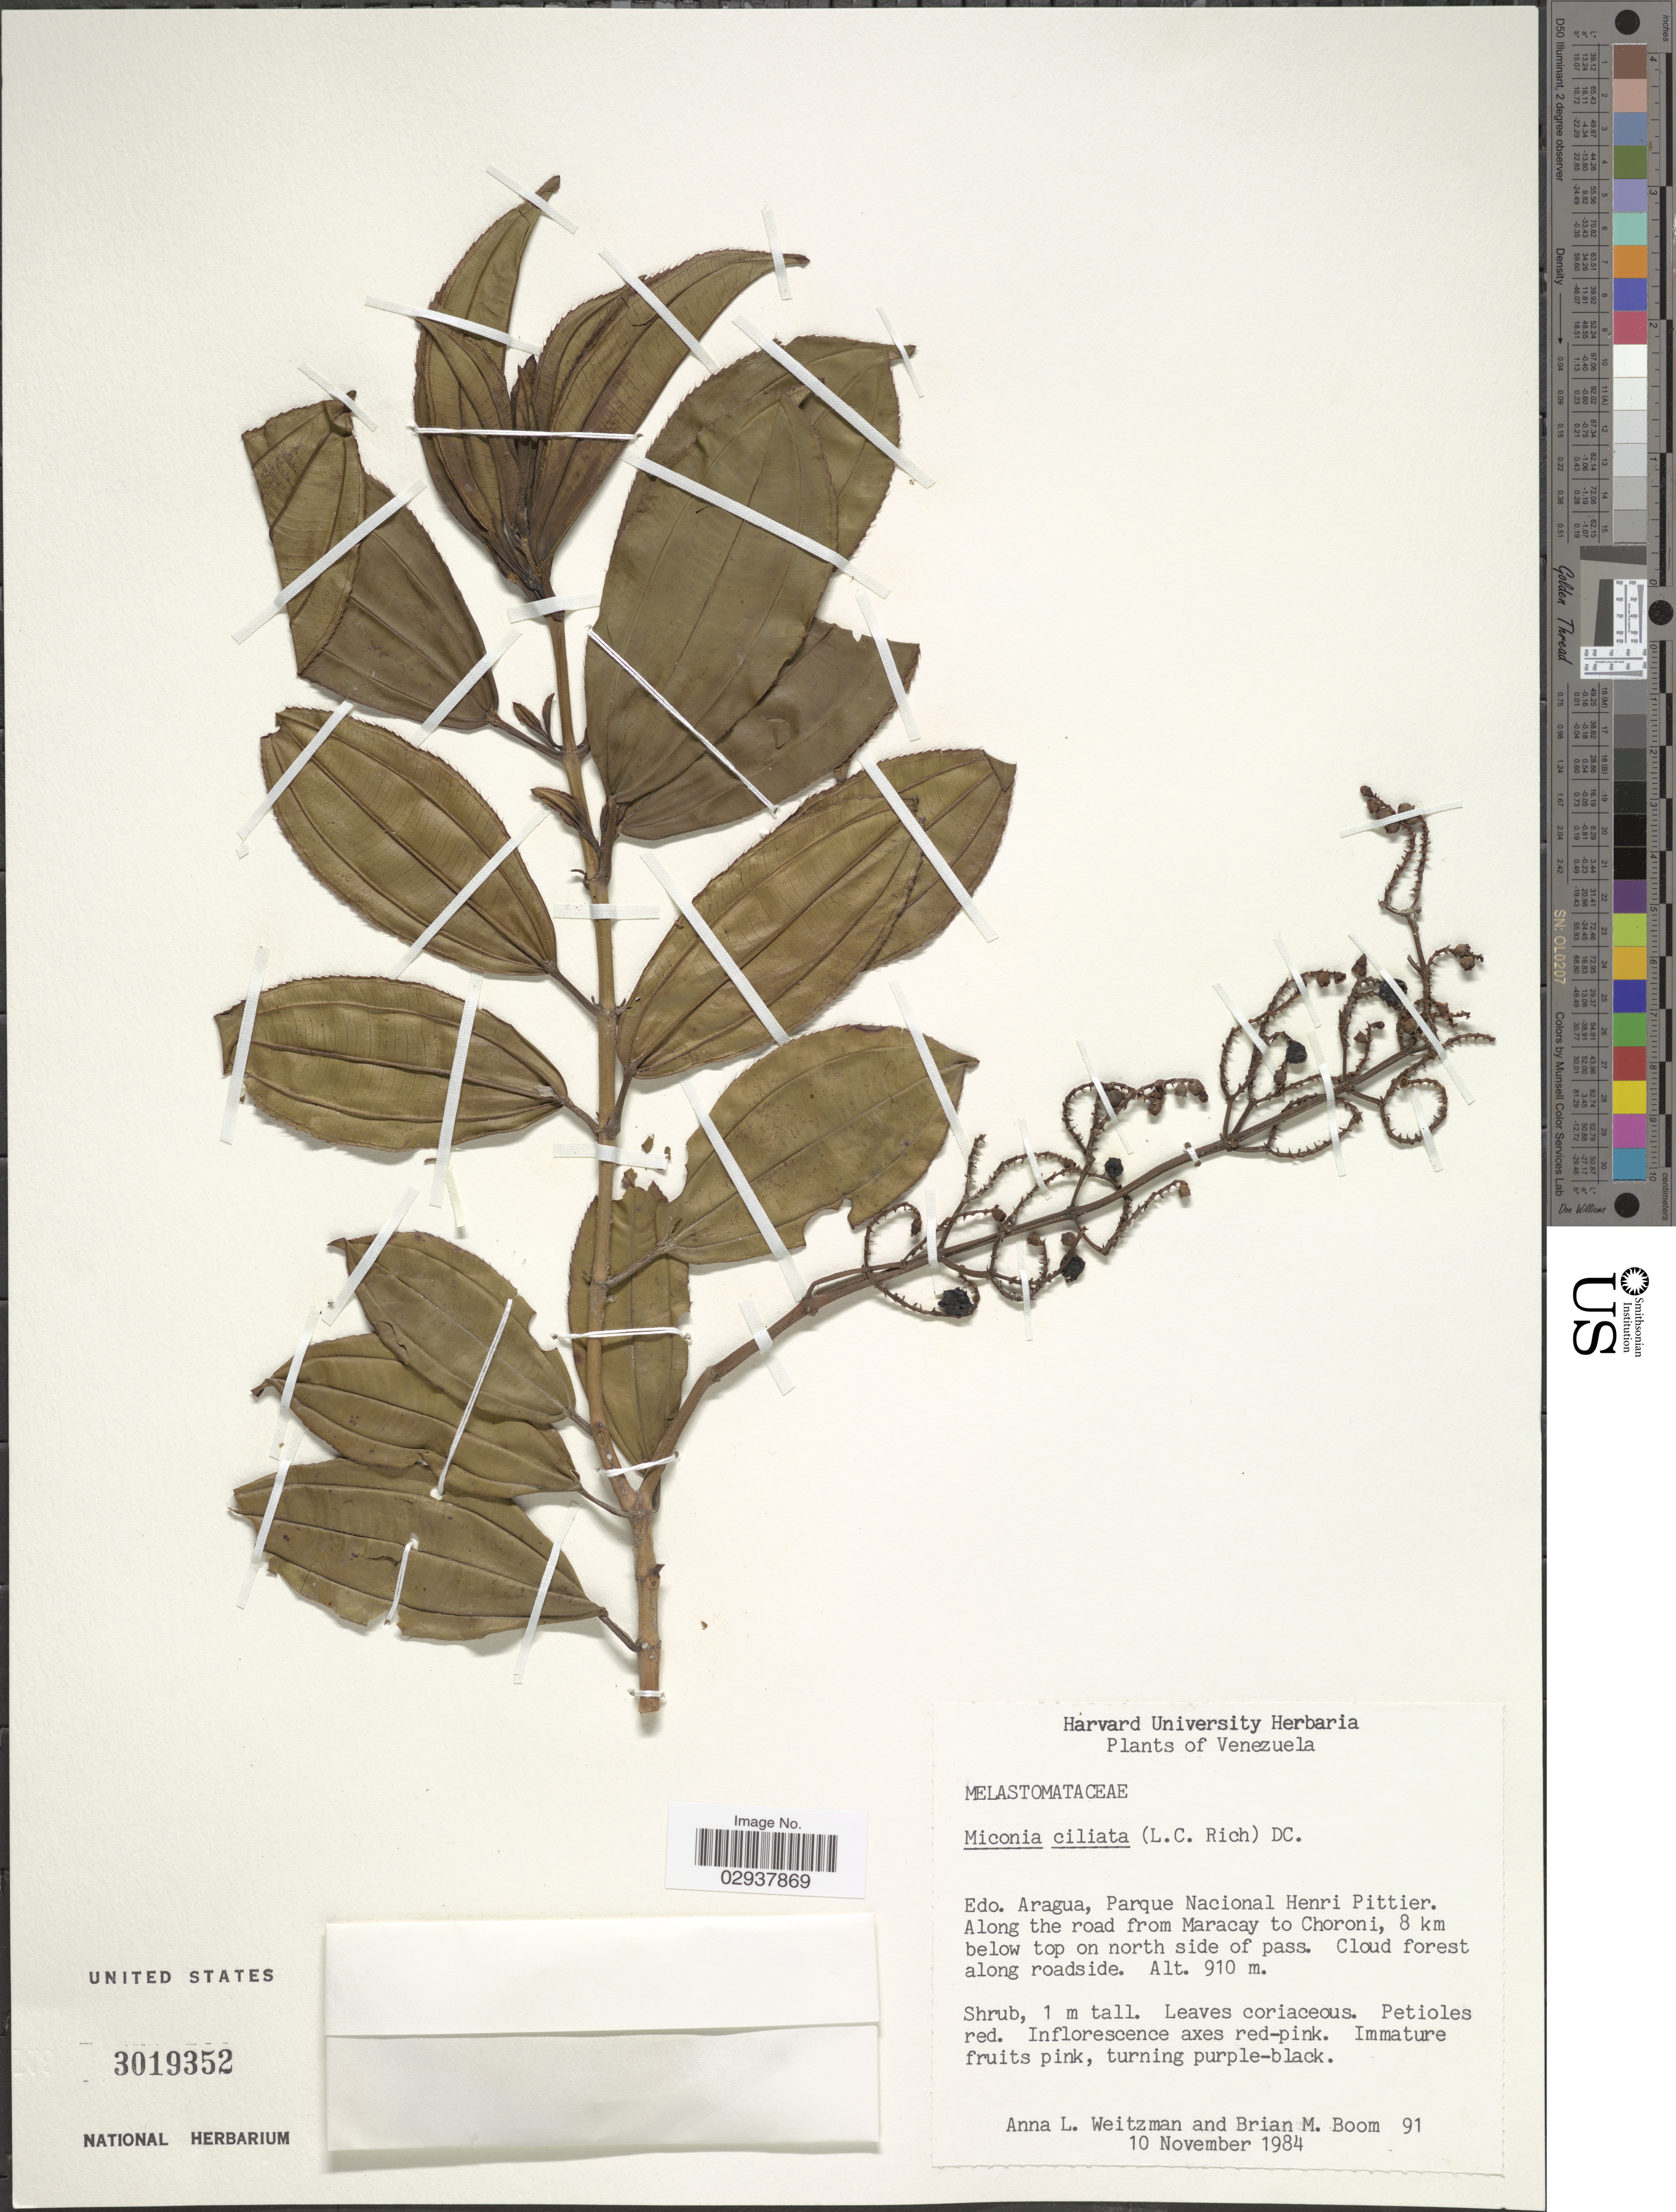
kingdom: Plantae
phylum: Tracheophyta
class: Magnoliopsida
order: Myrtales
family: Melastomataceae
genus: Miconia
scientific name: Miconia ciliata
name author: (Rich.) DC.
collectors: A. L. Weitzman & B. M. Boom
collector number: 91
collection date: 1984-11-10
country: Venezuela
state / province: Aragua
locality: Parque Nacional Henri Pittier. Along the road from Maracay to Choroni, 8 km below top on north side of pass. Cloud forest along roadside.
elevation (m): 910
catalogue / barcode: US 3019352